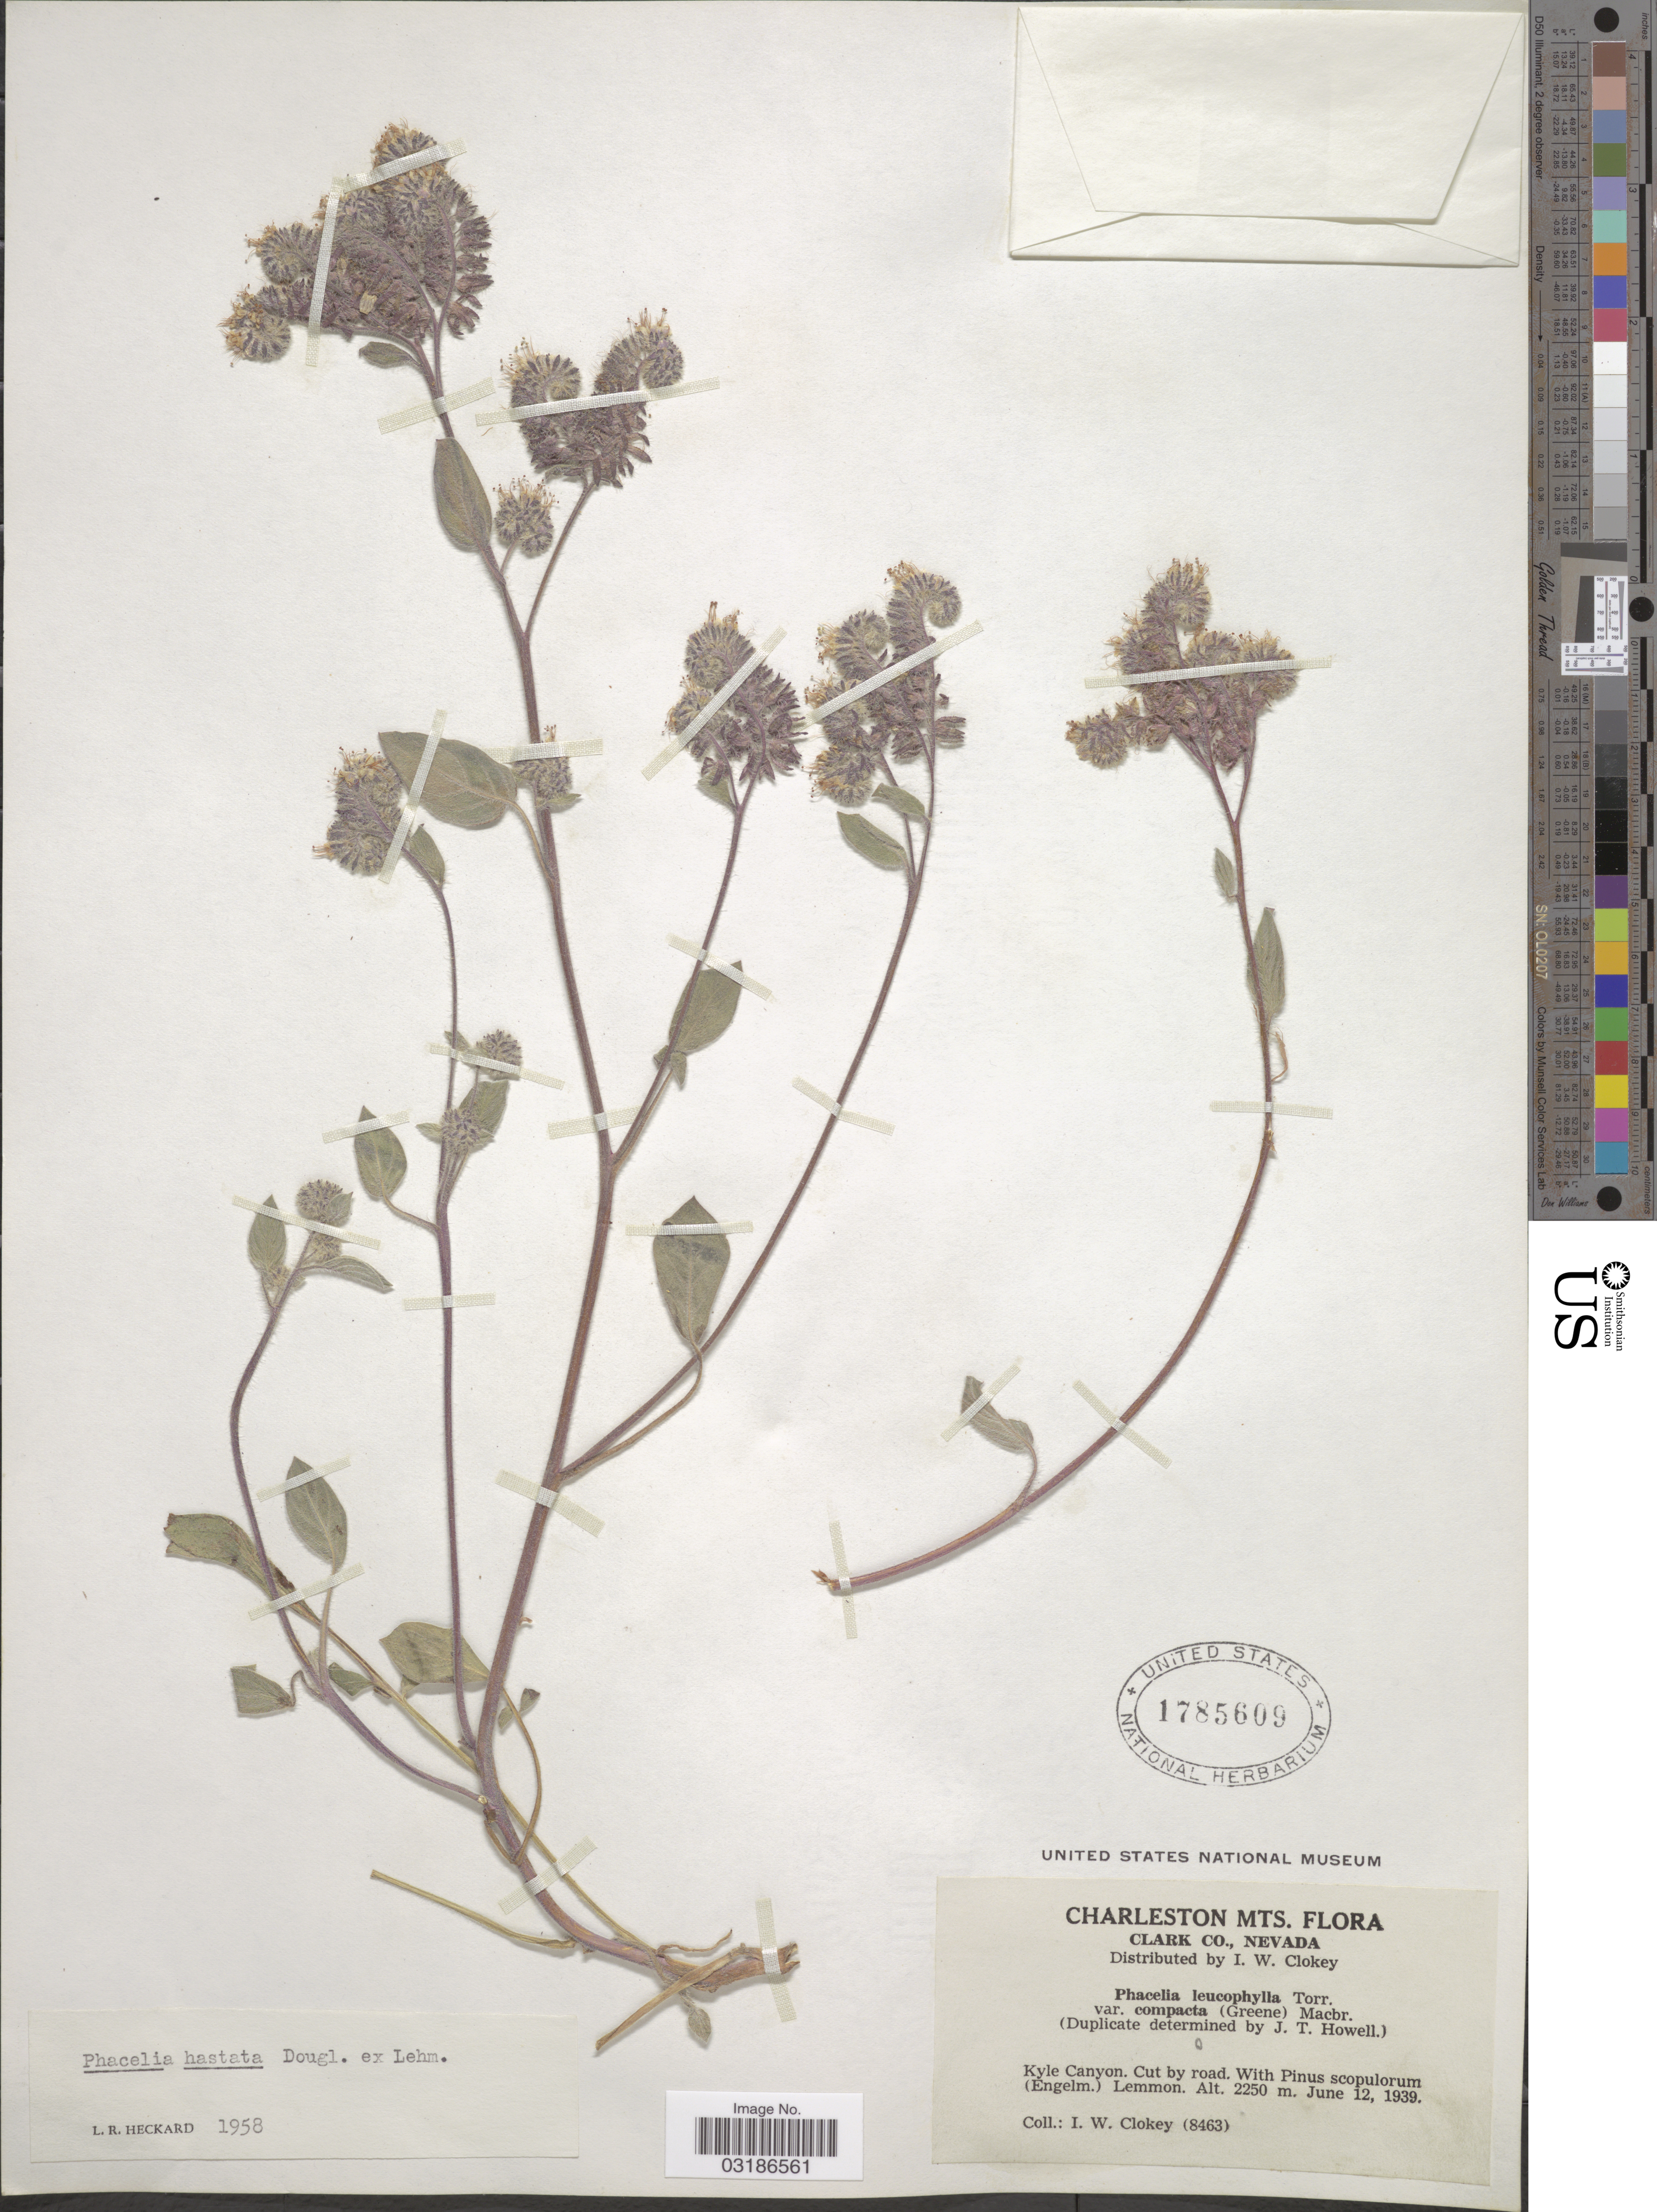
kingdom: Plantae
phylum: Tracheophyta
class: Magnoliopsida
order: Boraginales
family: Hydrophyllaceae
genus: Phacelia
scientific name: Phacelia hastata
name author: Douglas ex Lehm.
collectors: I. W. Clokey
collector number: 8463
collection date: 1939-06-12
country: United States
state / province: Nevada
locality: Charleston Mts., Clark Co., Kyle Canyon, Cut by road.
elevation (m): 2250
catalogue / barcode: US 1785609